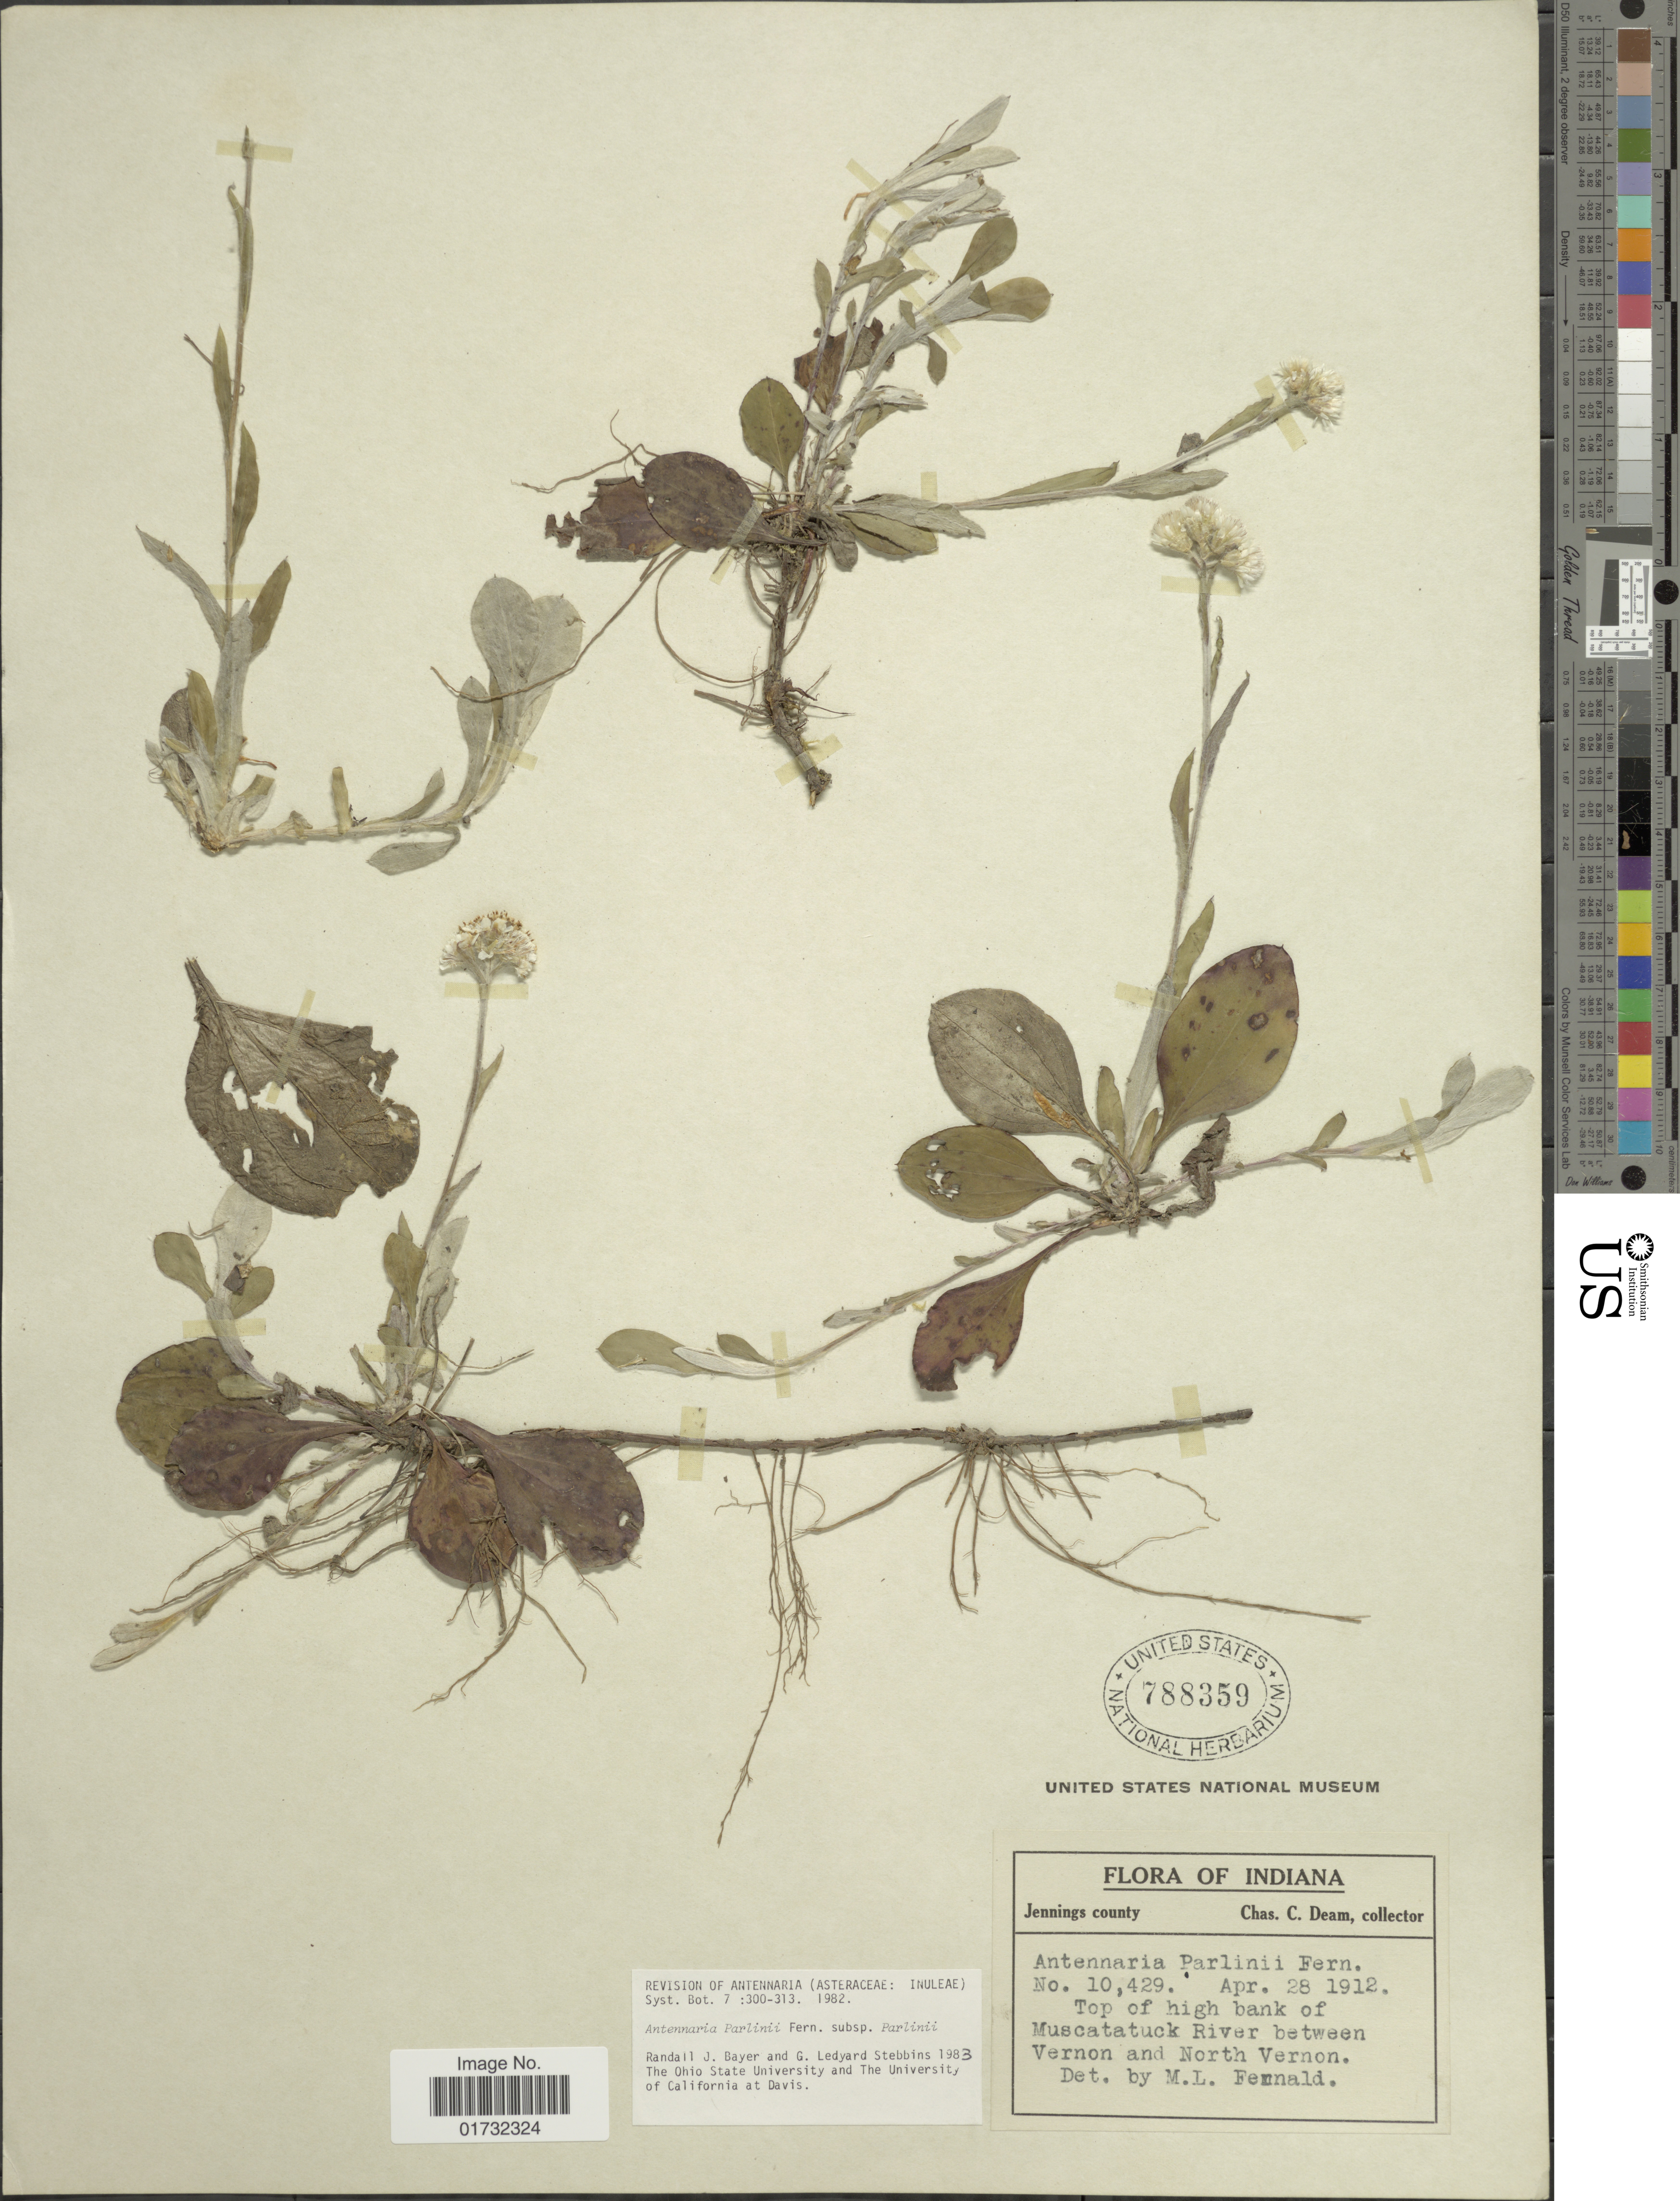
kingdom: Plantae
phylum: Tracheophyta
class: Magnoliopsida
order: Asterales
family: Asteraceae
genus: Antennaria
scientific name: Antennaria parlinii subsp. parlinii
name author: Fernald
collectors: C. C. Deam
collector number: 10429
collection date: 1912-04-28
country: United States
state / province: Indiana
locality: Jennings County. Muscatatuck River between Vernon and North Vernon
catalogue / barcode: US 788359